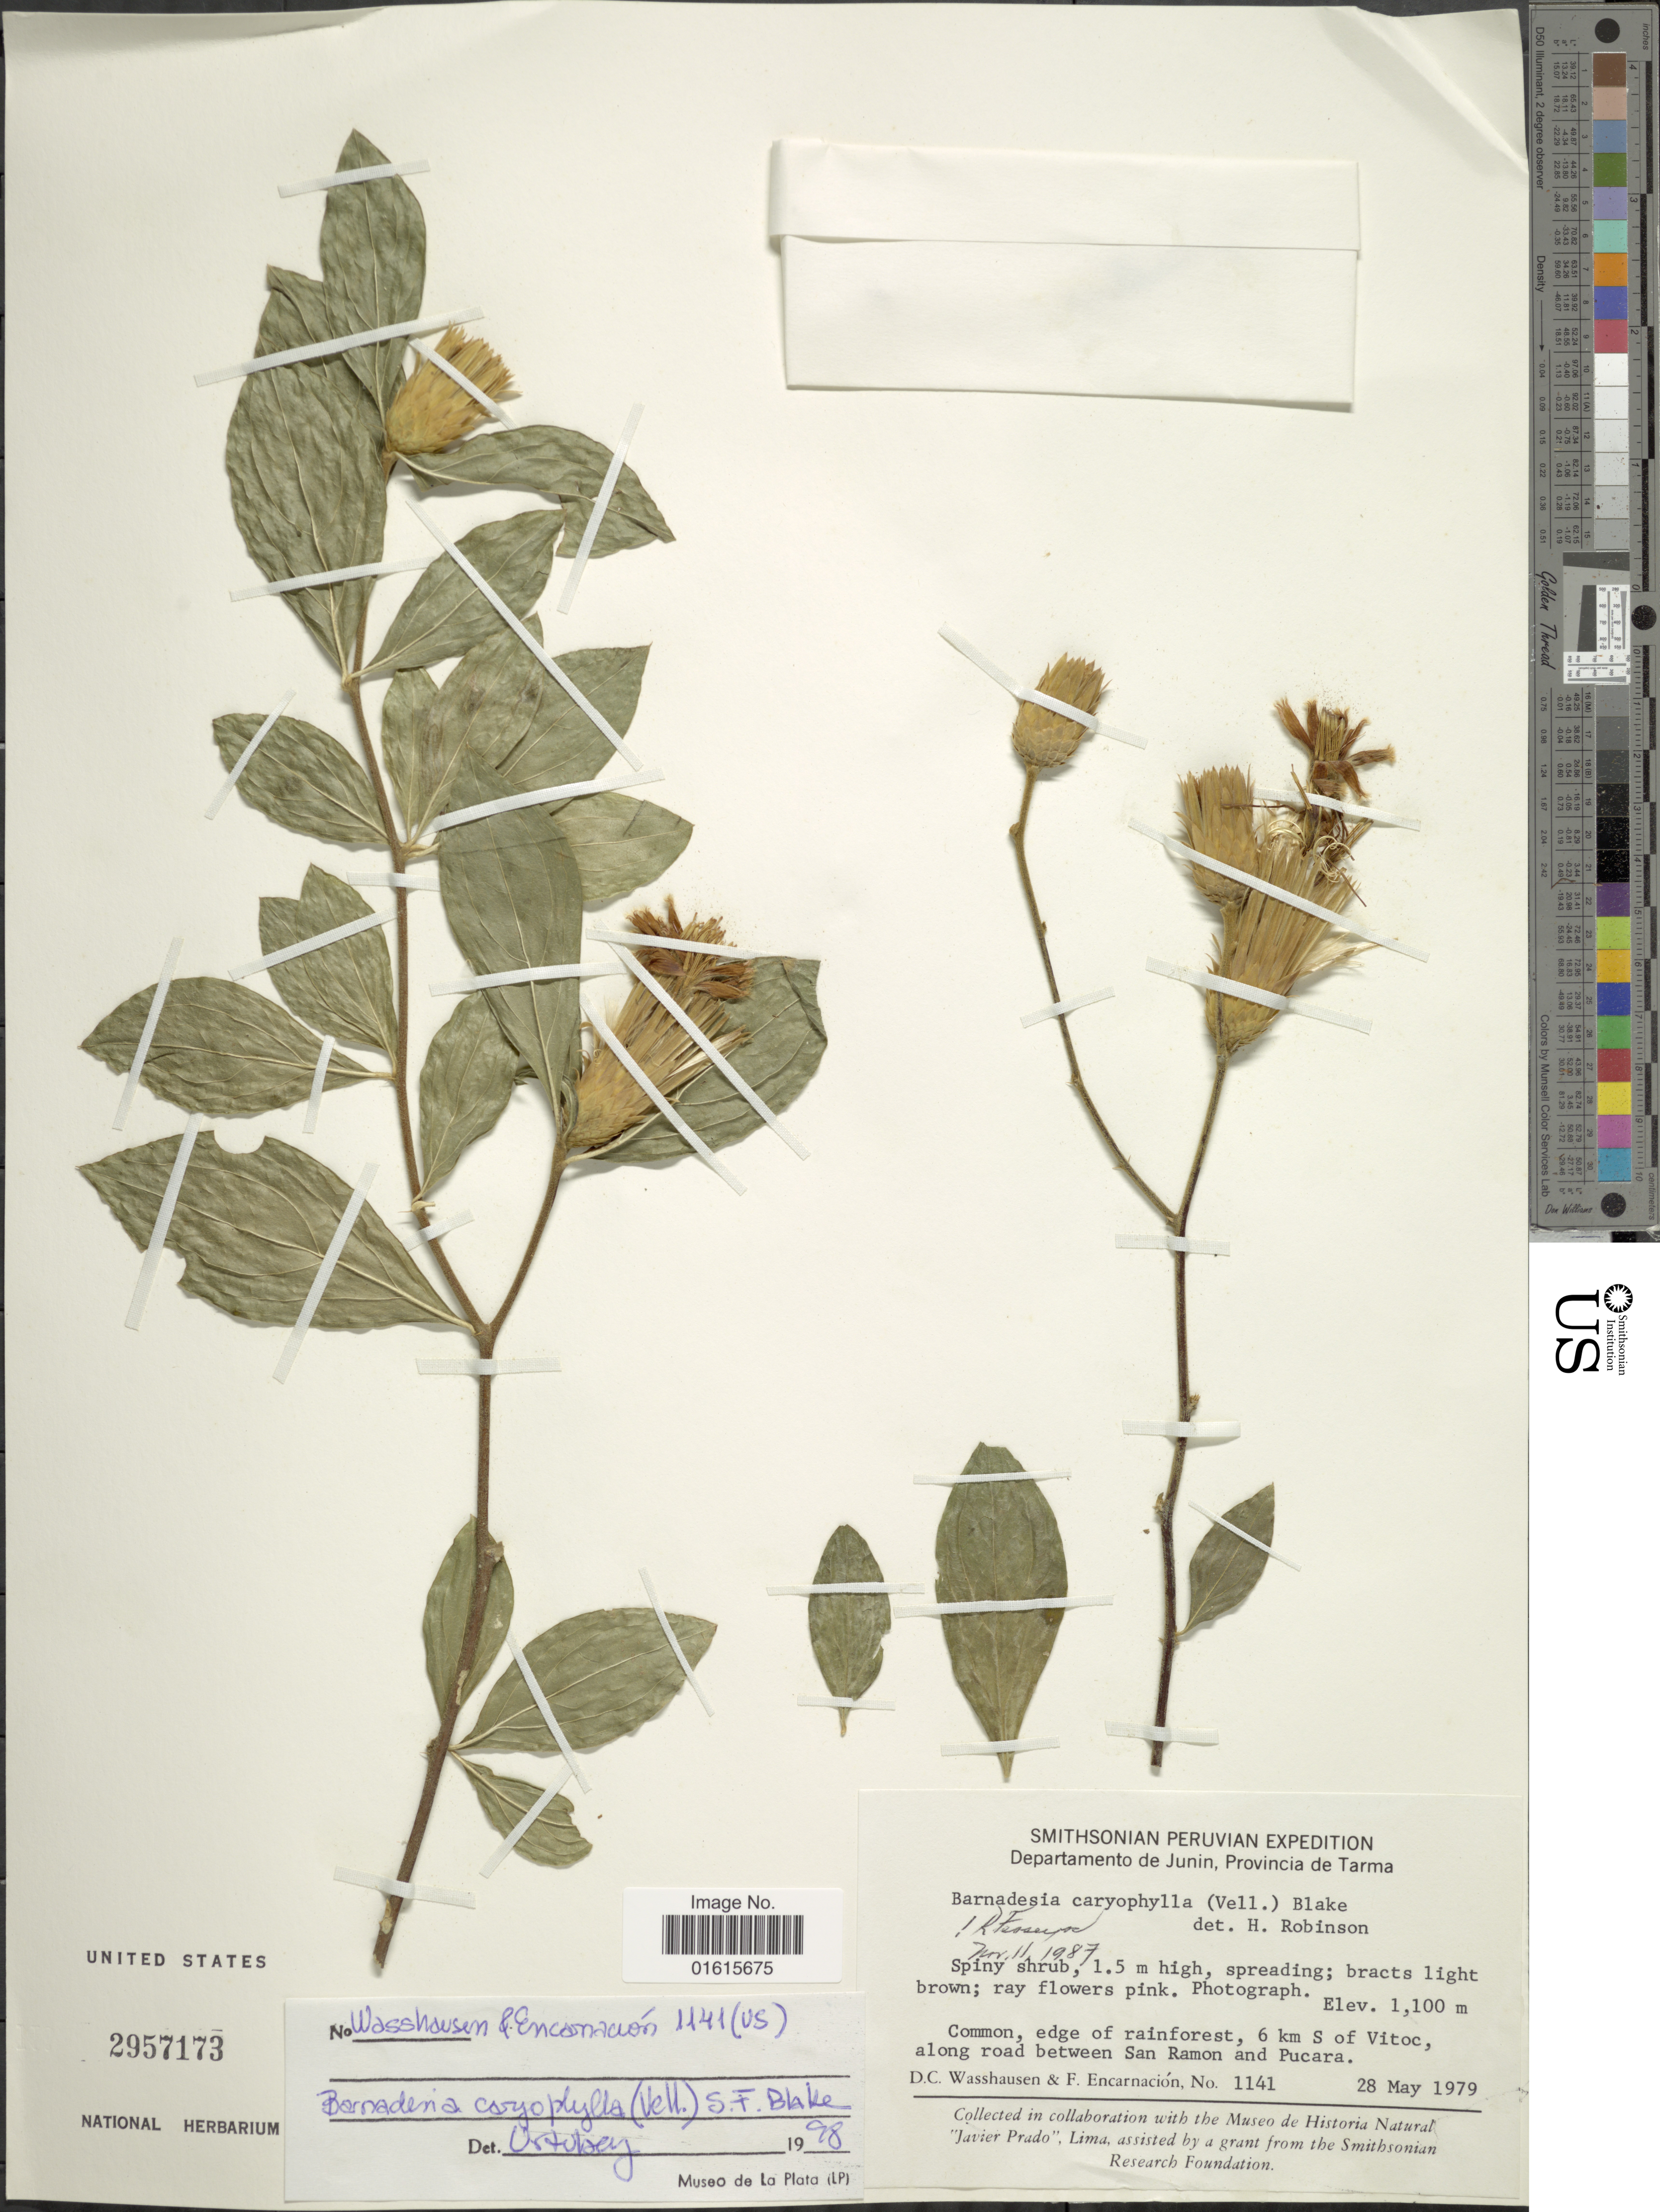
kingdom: Plantae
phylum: Tracheophyta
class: Magnoliopsida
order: Asterales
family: Asteraceae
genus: Barnadesia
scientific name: Barnadesia caryophylla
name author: (Vell.) S.F. Blake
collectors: D. C. Wasshausen & F. Encarnación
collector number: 1141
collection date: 1979-05-28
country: Peru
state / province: Junín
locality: Provincia de Tarma, common, edge of rainforest, 6 km s of Vitoc, along road between San Ramon and Pucara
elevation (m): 1100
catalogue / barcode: US 2957173